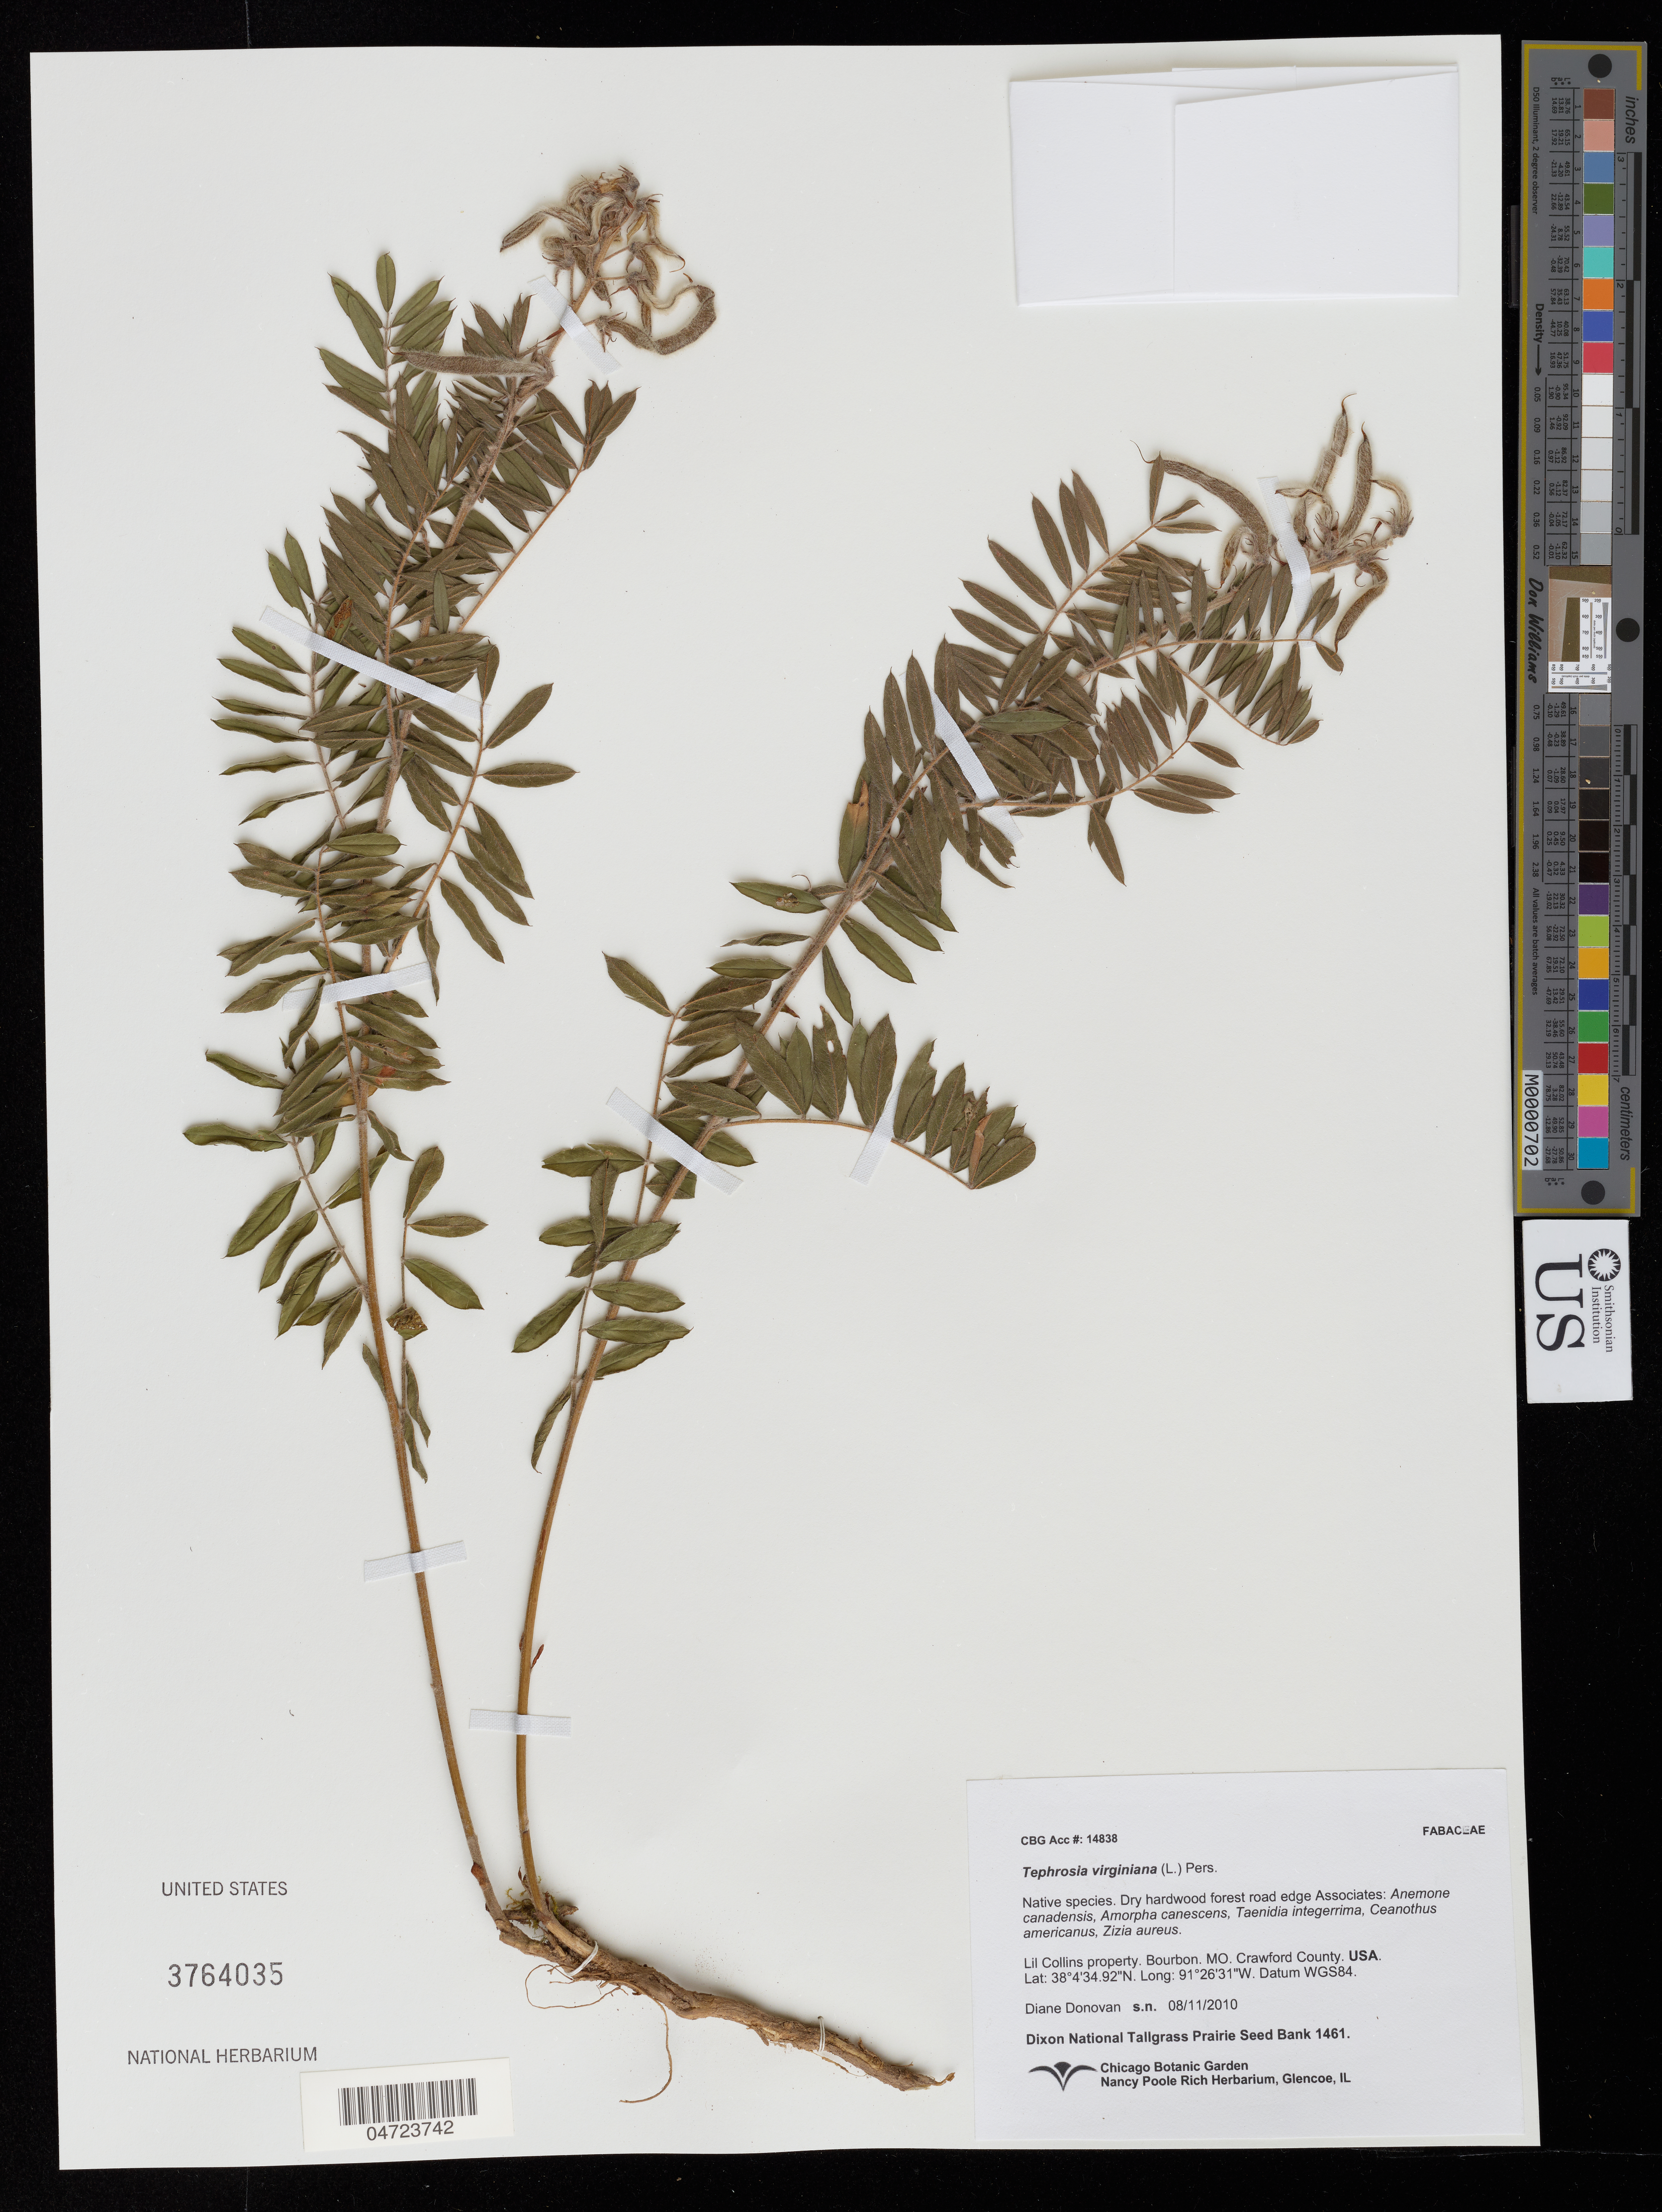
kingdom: Plantae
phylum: Tracheophyta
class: Magnoliopsida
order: Fabales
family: Fabaceae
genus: Tephrosia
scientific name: Tephrosia virginiana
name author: (L.) Pers.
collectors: D. Donovan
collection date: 2010-08-11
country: United States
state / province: Missouri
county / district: Crawford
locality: Lil Collins property. Bourbon. Crawford County.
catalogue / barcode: US 3764035